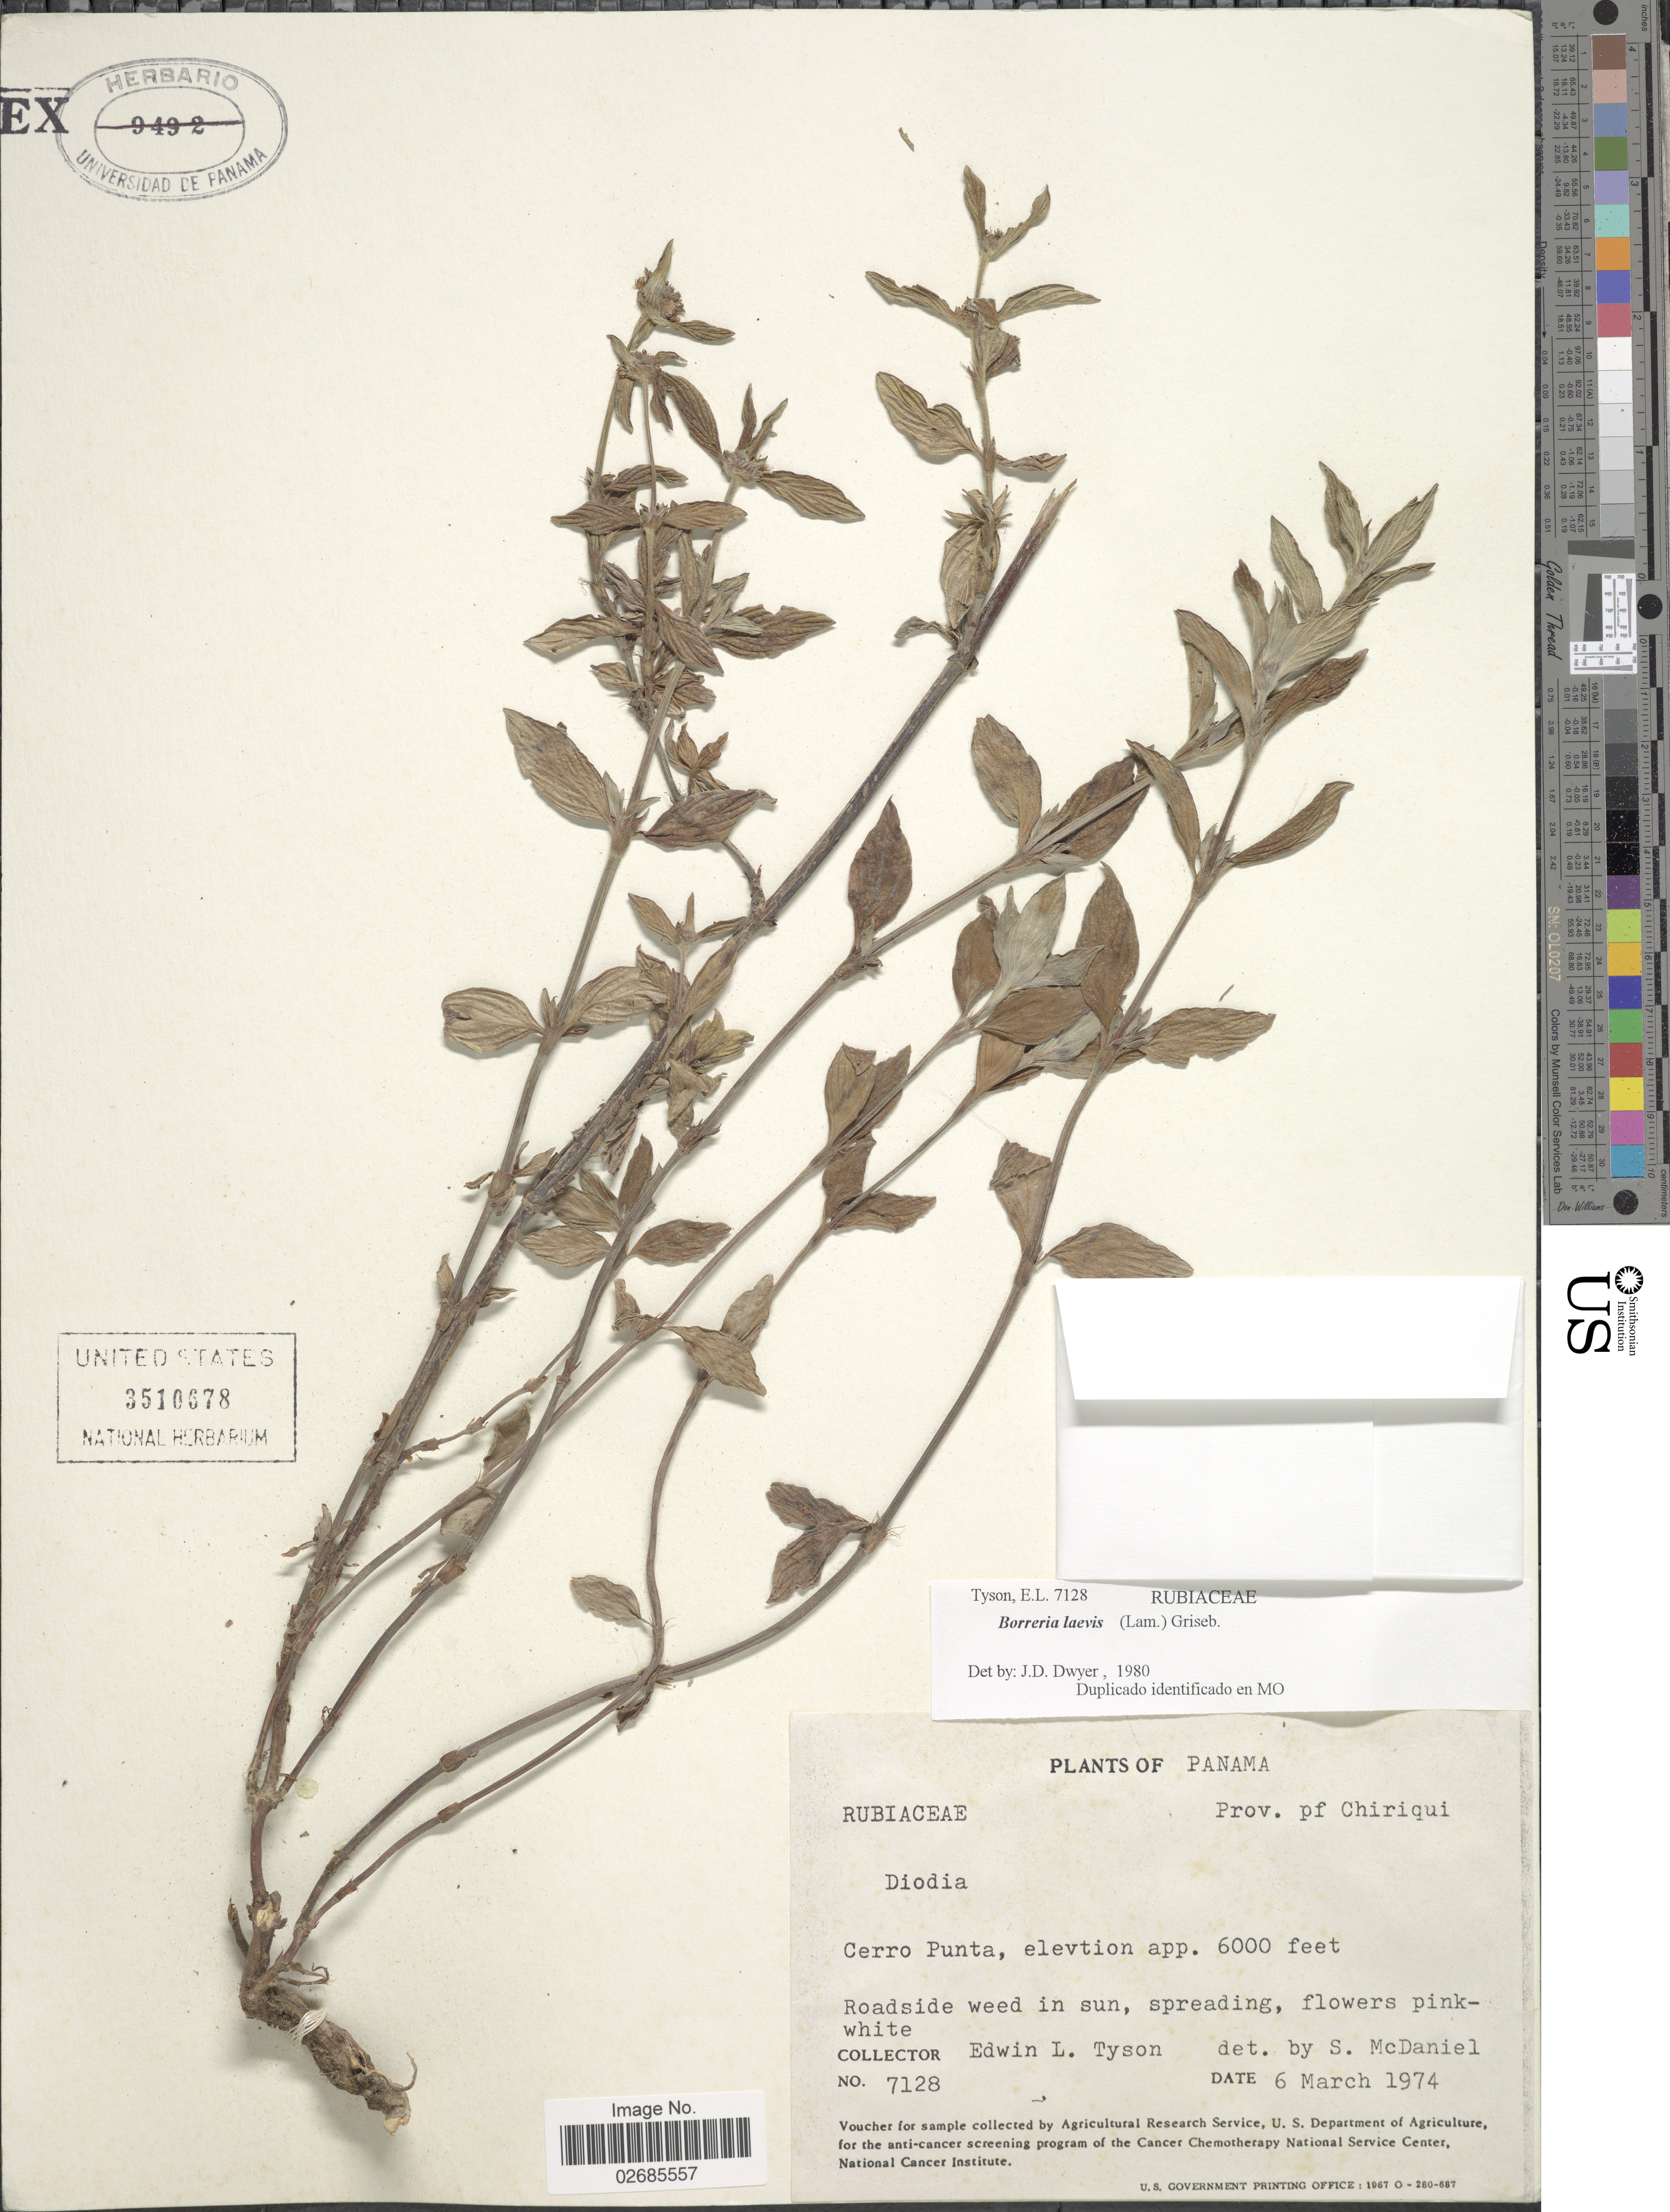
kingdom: Plantae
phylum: Tracheophyta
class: Magnoliopsida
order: Gentianales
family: Rubiaceae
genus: Borreria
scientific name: Borreria laevis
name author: (Lam.) Griseb.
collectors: E. L. Tyson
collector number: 7128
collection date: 1974-03-06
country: Panama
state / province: Chiriqui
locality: Cerro Punta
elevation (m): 1829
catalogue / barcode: US 3510678